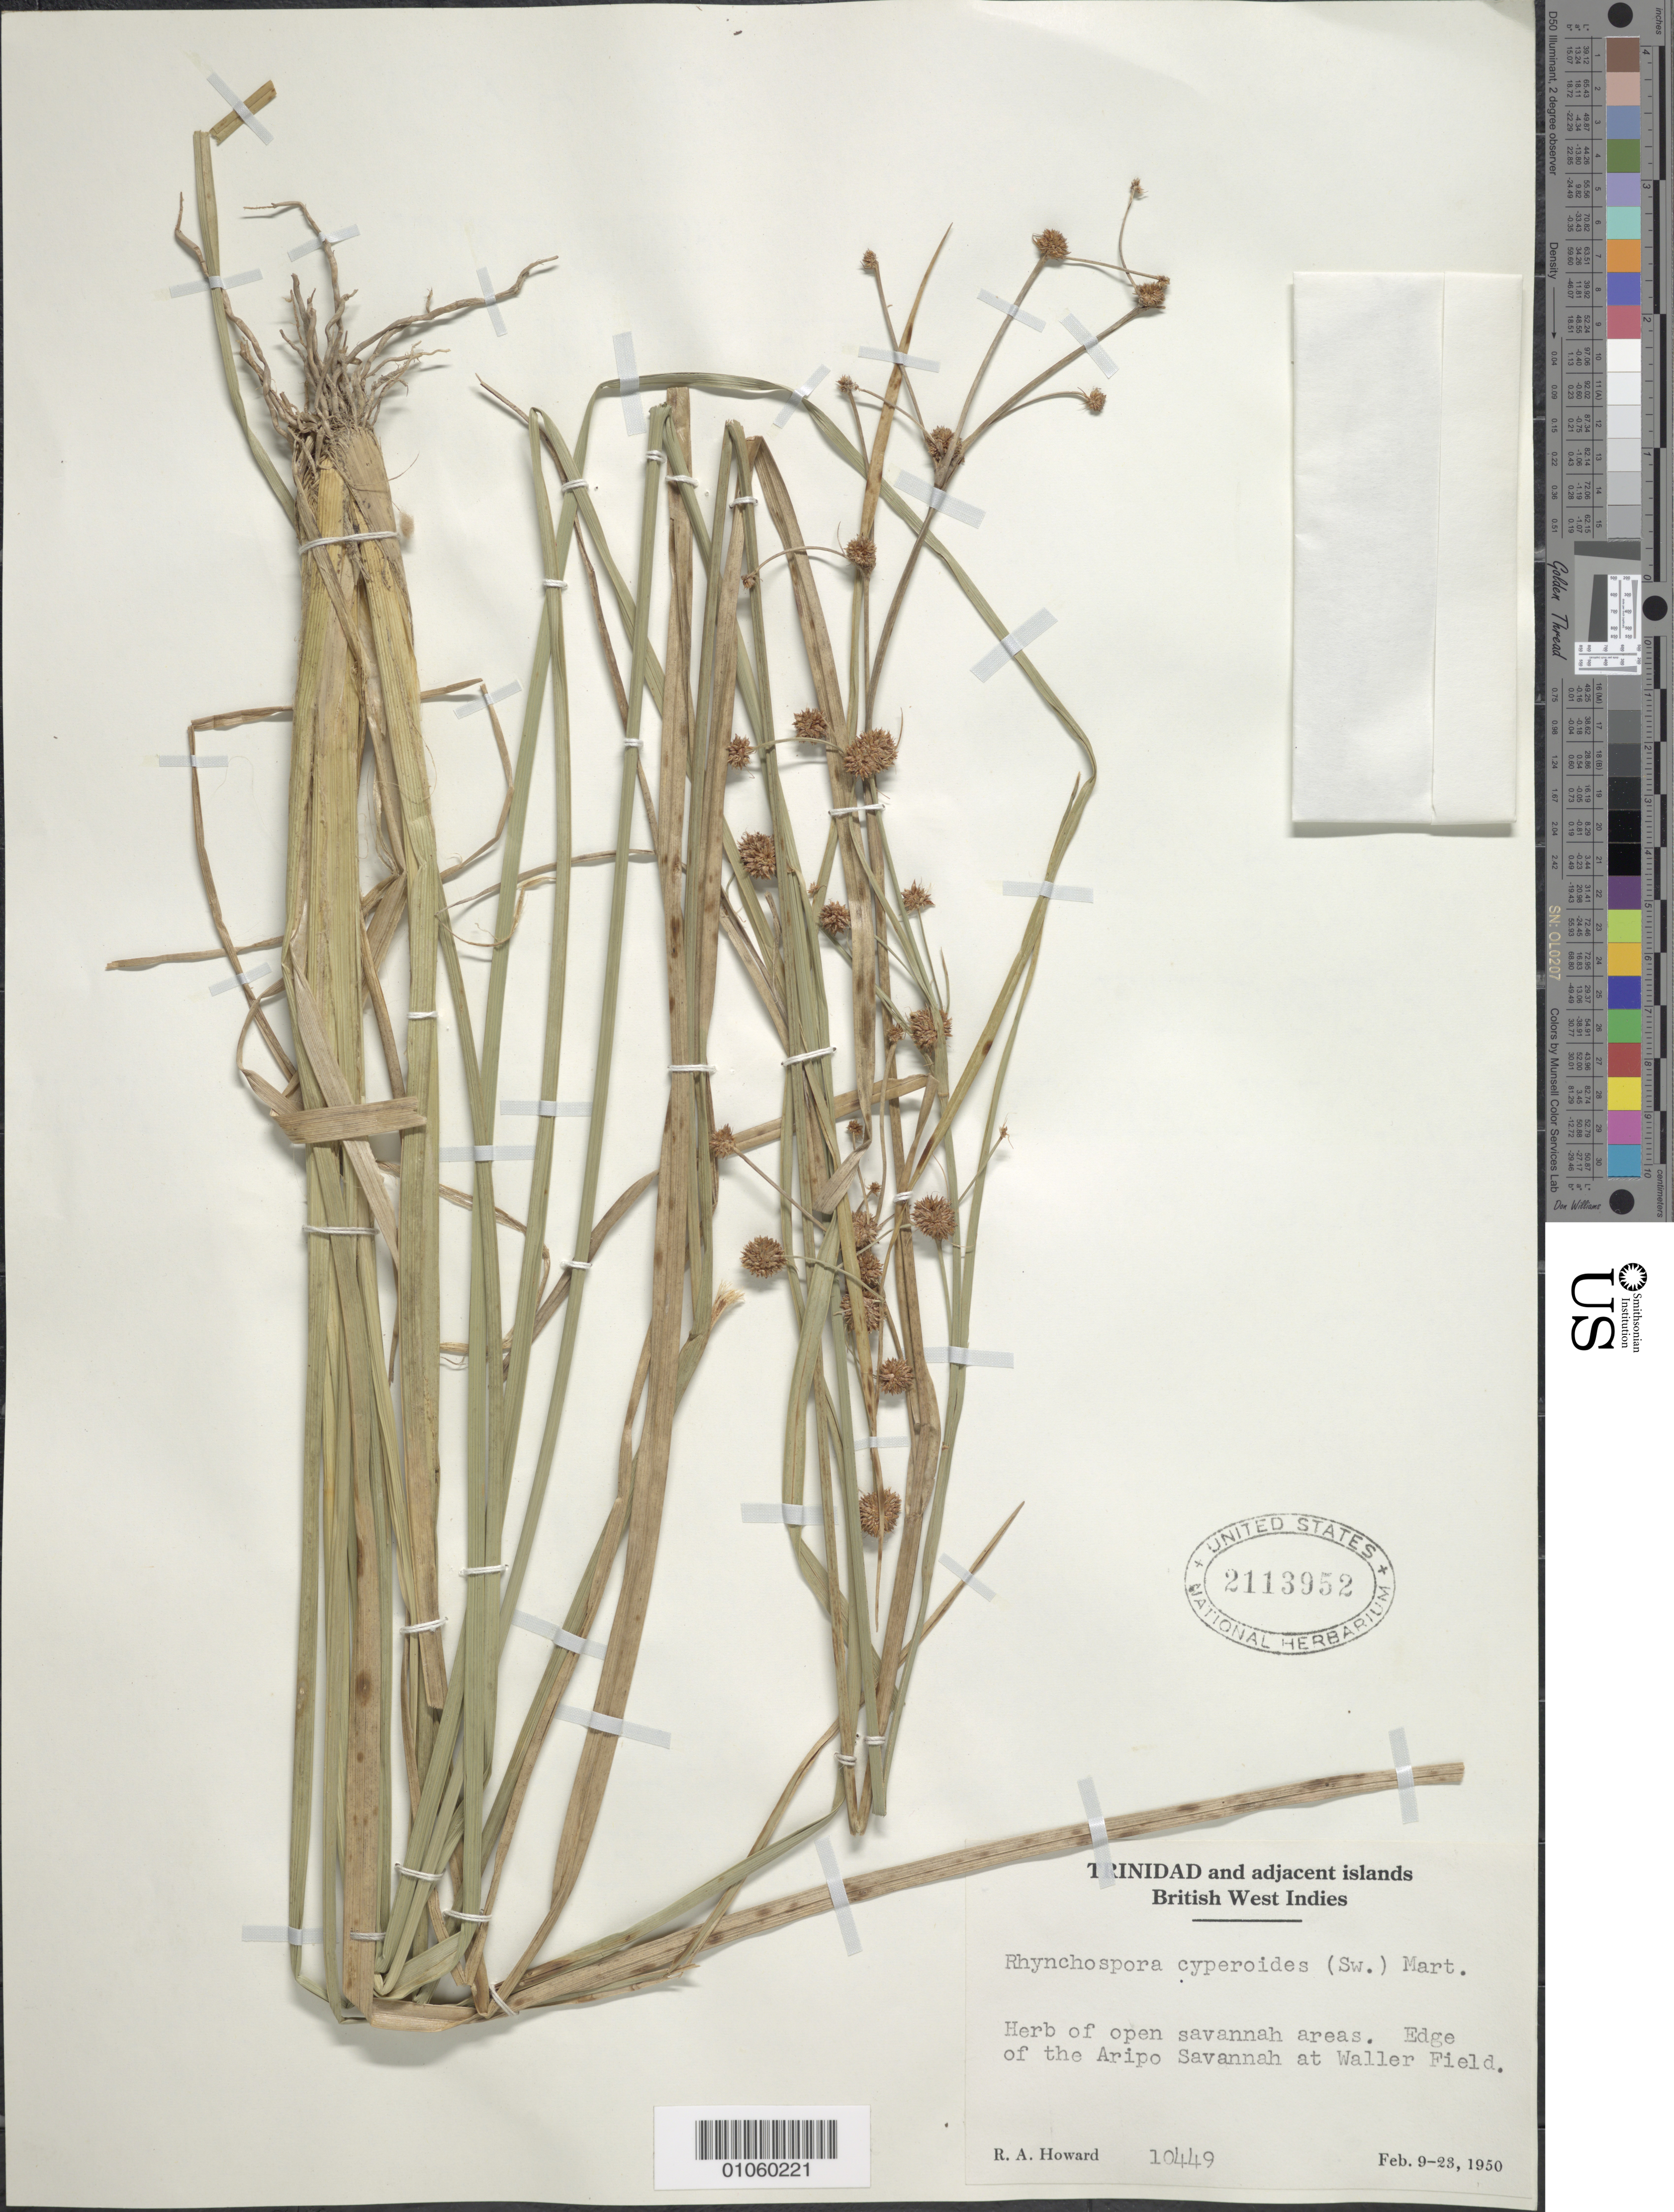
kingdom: Plantae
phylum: Tracheophyta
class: Liliopsida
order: Poales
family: Cyperaceae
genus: Rhynchospora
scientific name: Rhynchospora holoschoenoides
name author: (Rich.) Herter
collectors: R. A. Howard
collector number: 10449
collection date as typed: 09 Feb 1950 to 23 Feb 1950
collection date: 1950-02-09/1950-02-23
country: Trinidad and Tobago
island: Trinidad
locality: Edge of the Aripo Savannah at Waller Field.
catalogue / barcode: US 2113952